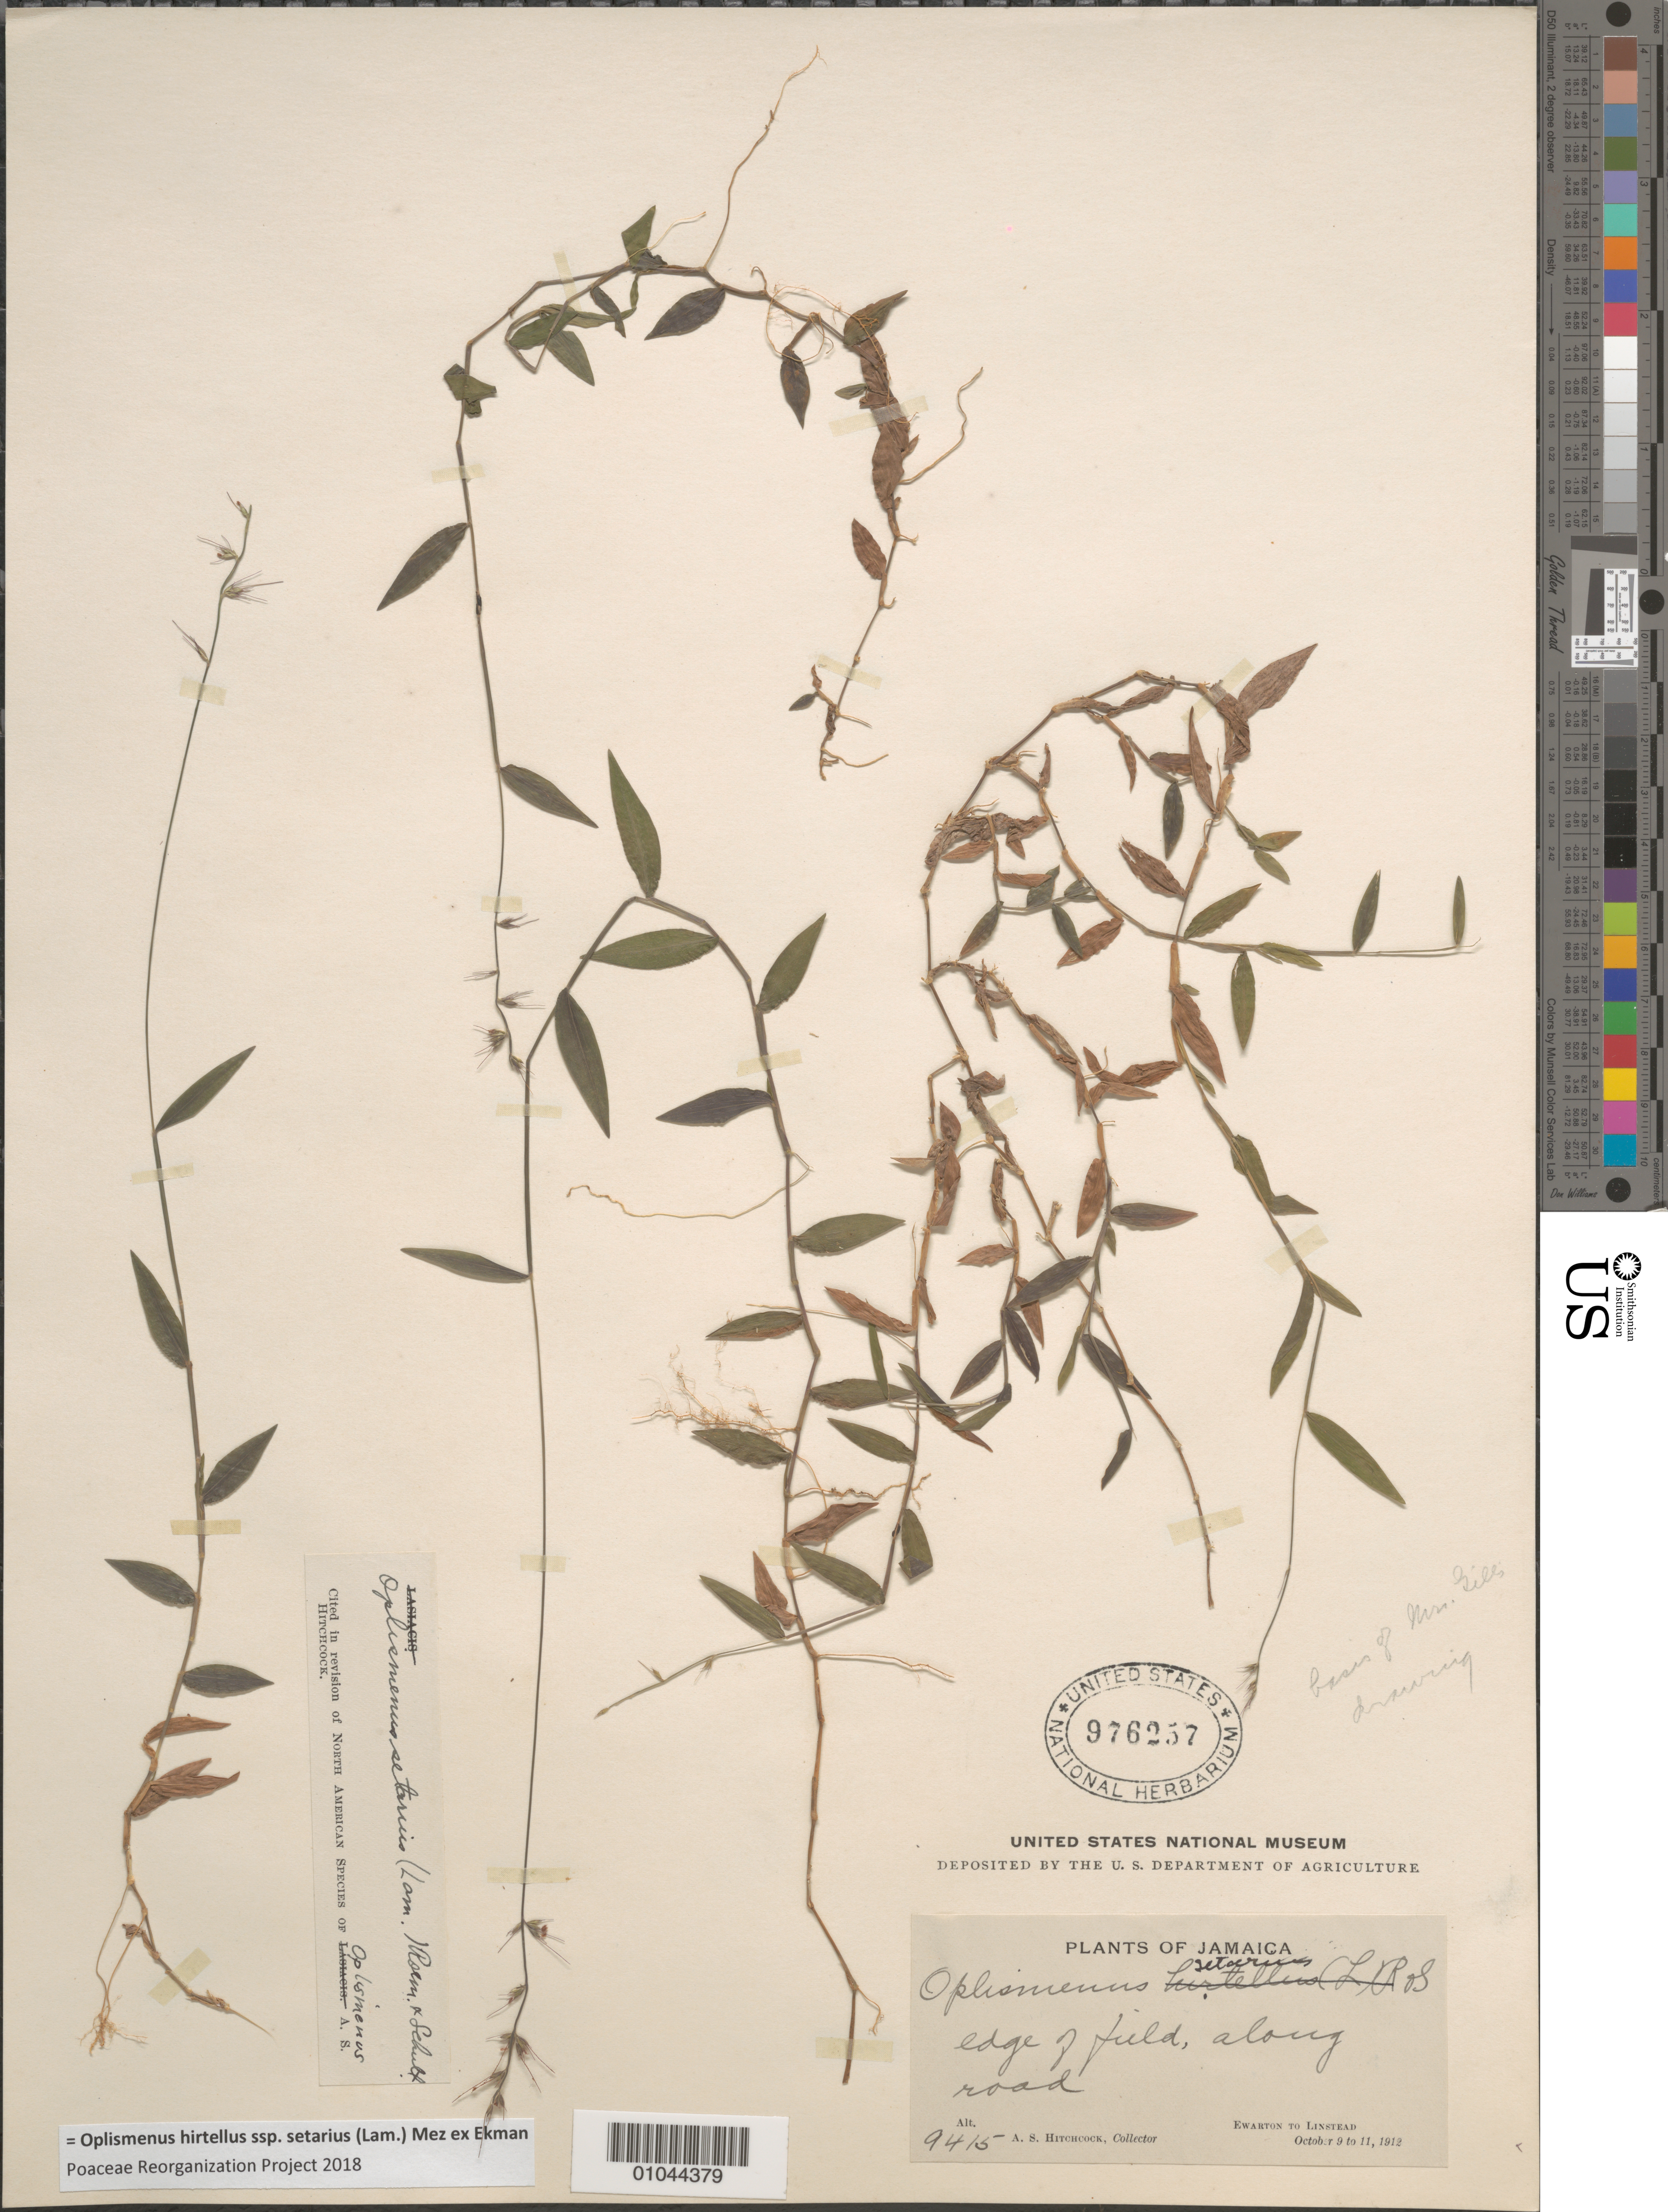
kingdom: Plantae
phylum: Tracheophyta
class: Liliopsida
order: Poales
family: Poaceae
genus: Oplismenus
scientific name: Oplismenus hirtellus subsp. setarius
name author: (Lam.) Mez ex Ekman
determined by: Poaceae Reorganization Project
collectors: A. S. Hitchcock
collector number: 9415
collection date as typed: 09 Oct 1912 to 11 Oct 1912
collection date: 1912-10-09/1912-10-11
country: Jamaica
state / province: Saint Catherine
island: Jamaica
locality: Ewarton to Linstead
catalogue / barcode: US 976257